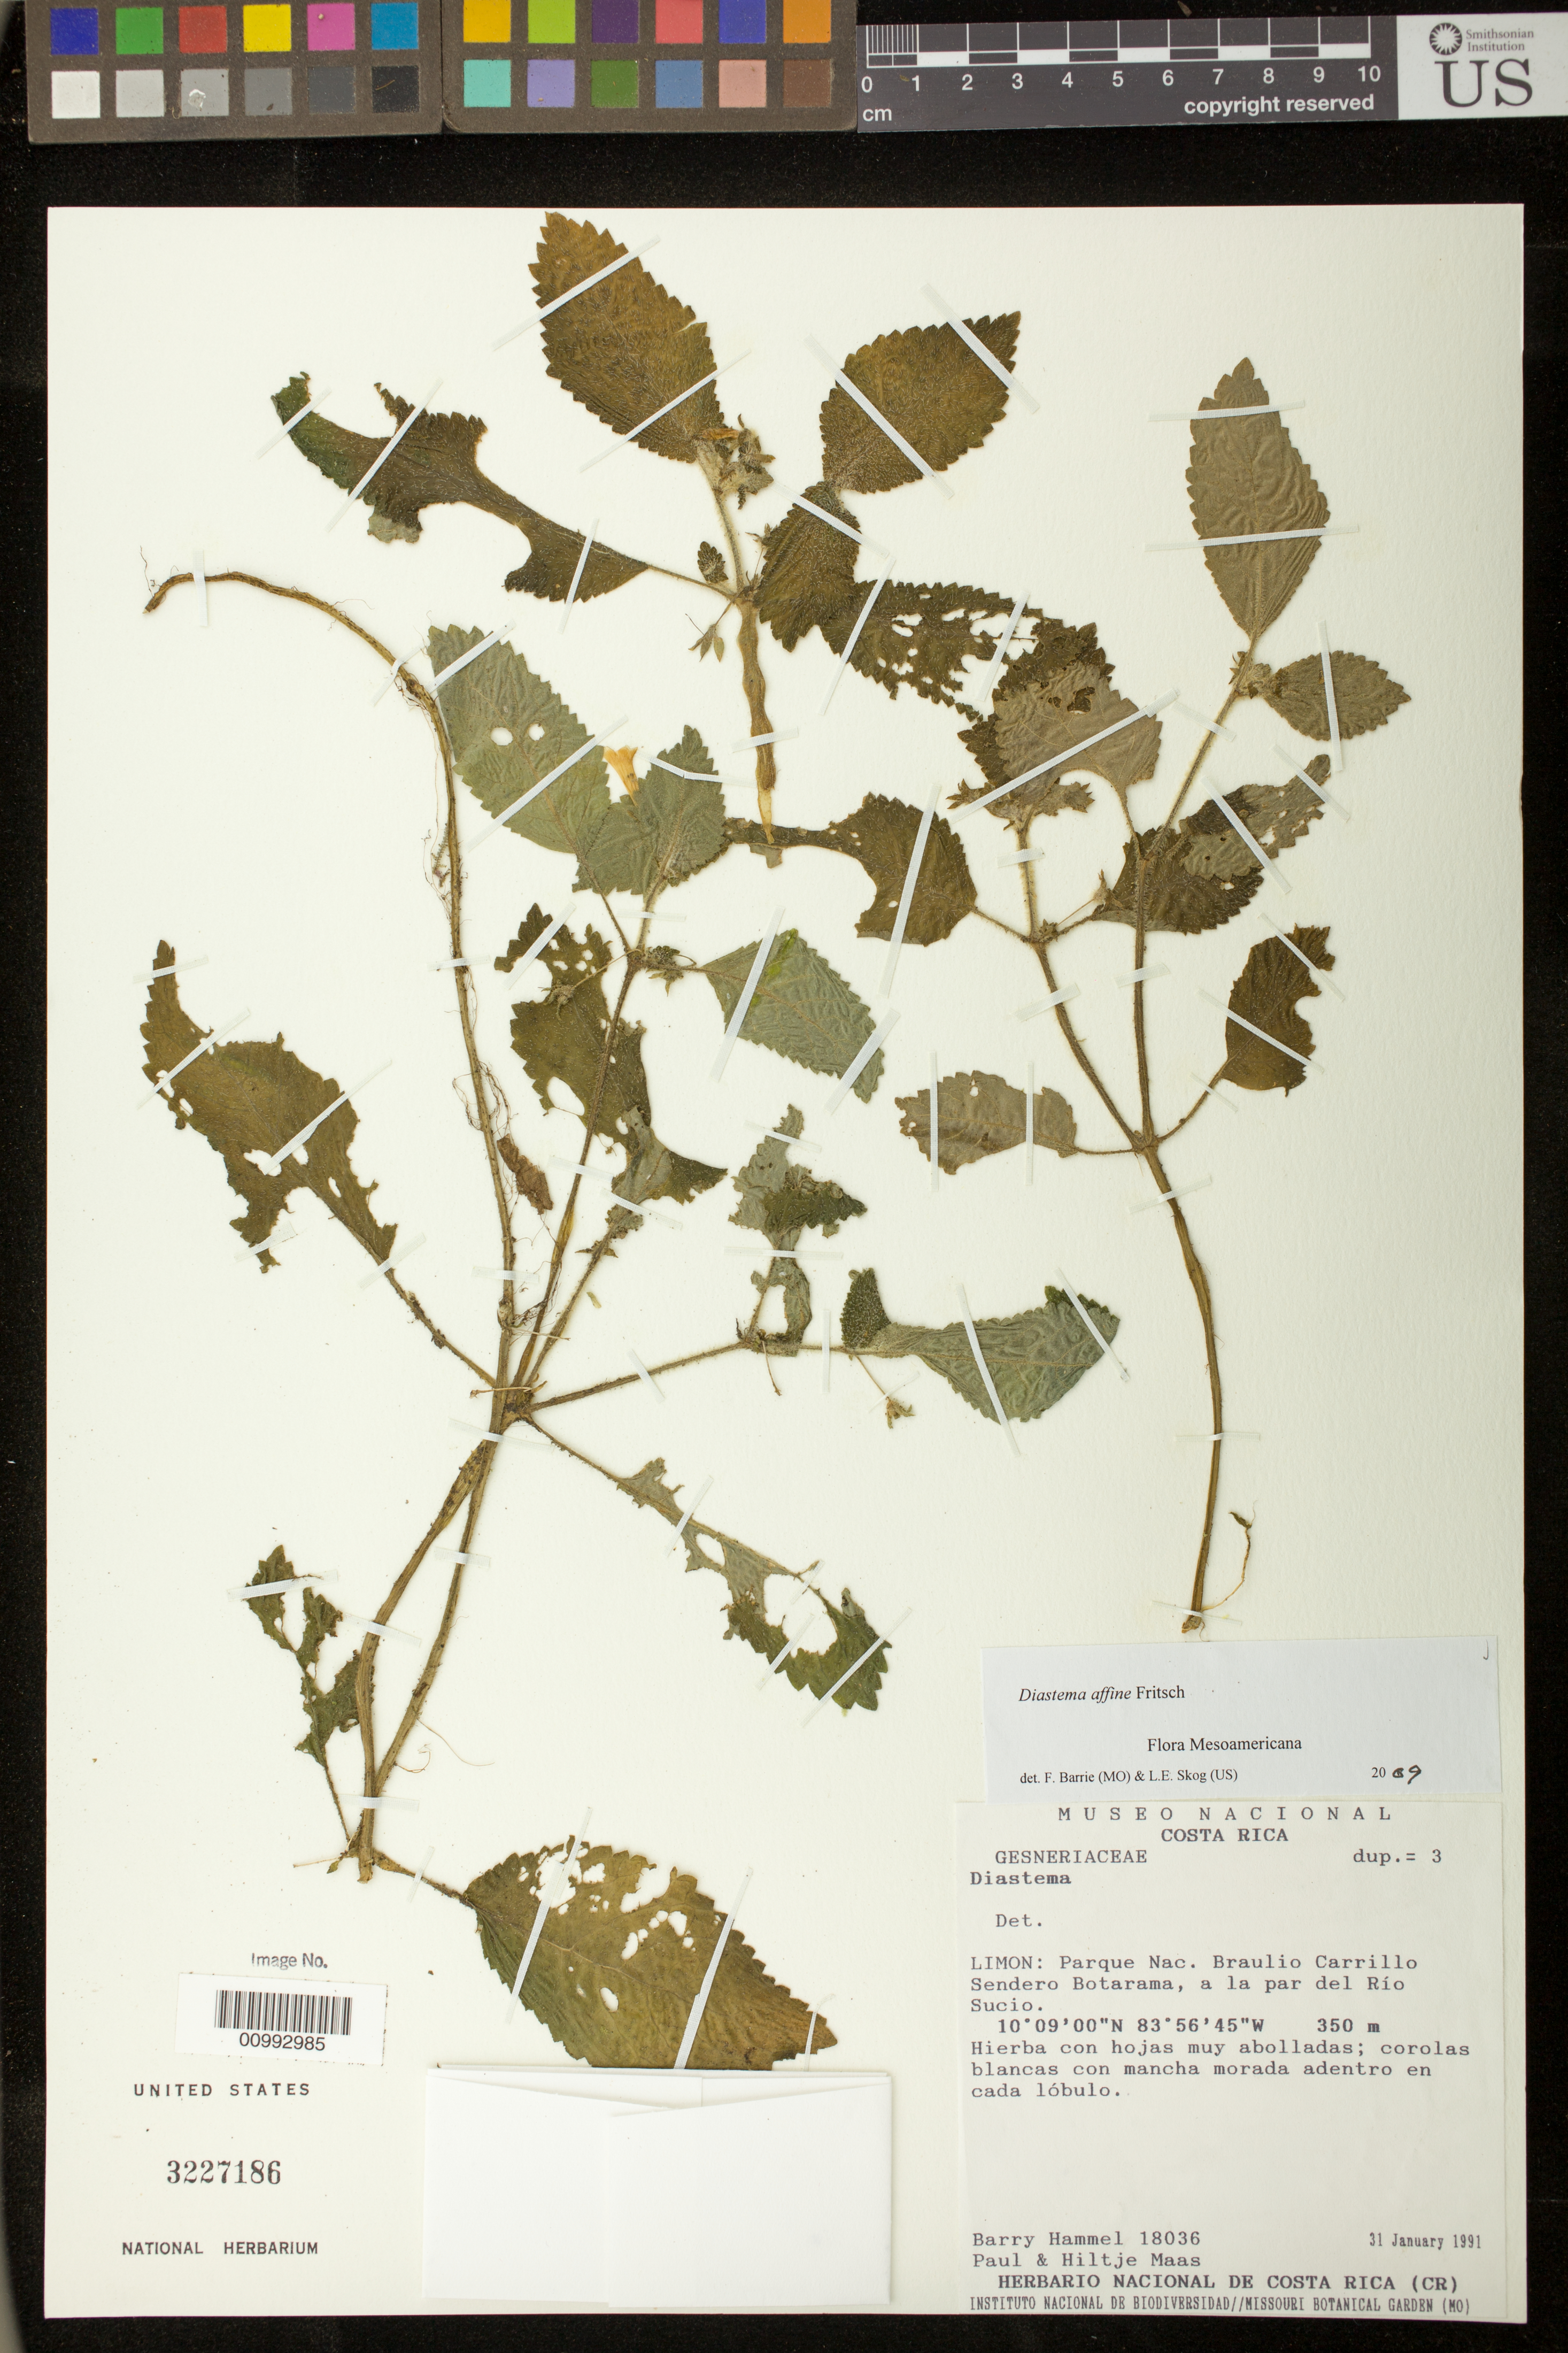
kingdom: Plantae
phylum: Tracheophyta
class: Magnoliopsida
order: Lamiales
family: Gesneriaceae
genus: Diastema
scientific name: Diastema affine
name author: Fritsch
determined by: Barrie, F. R.; Skog, Laurence E.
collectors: B. Hammel, P. Maas & H. Maas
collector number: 18036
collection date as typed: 31 Jan 1991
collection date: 1991-01-31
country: Costa Rica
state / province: Limón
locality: Limon: Parque Nac. Braulio Carrillo, Sendero Botarama, a la par del Rio Sucio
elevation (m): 350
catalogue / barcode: US 3227186